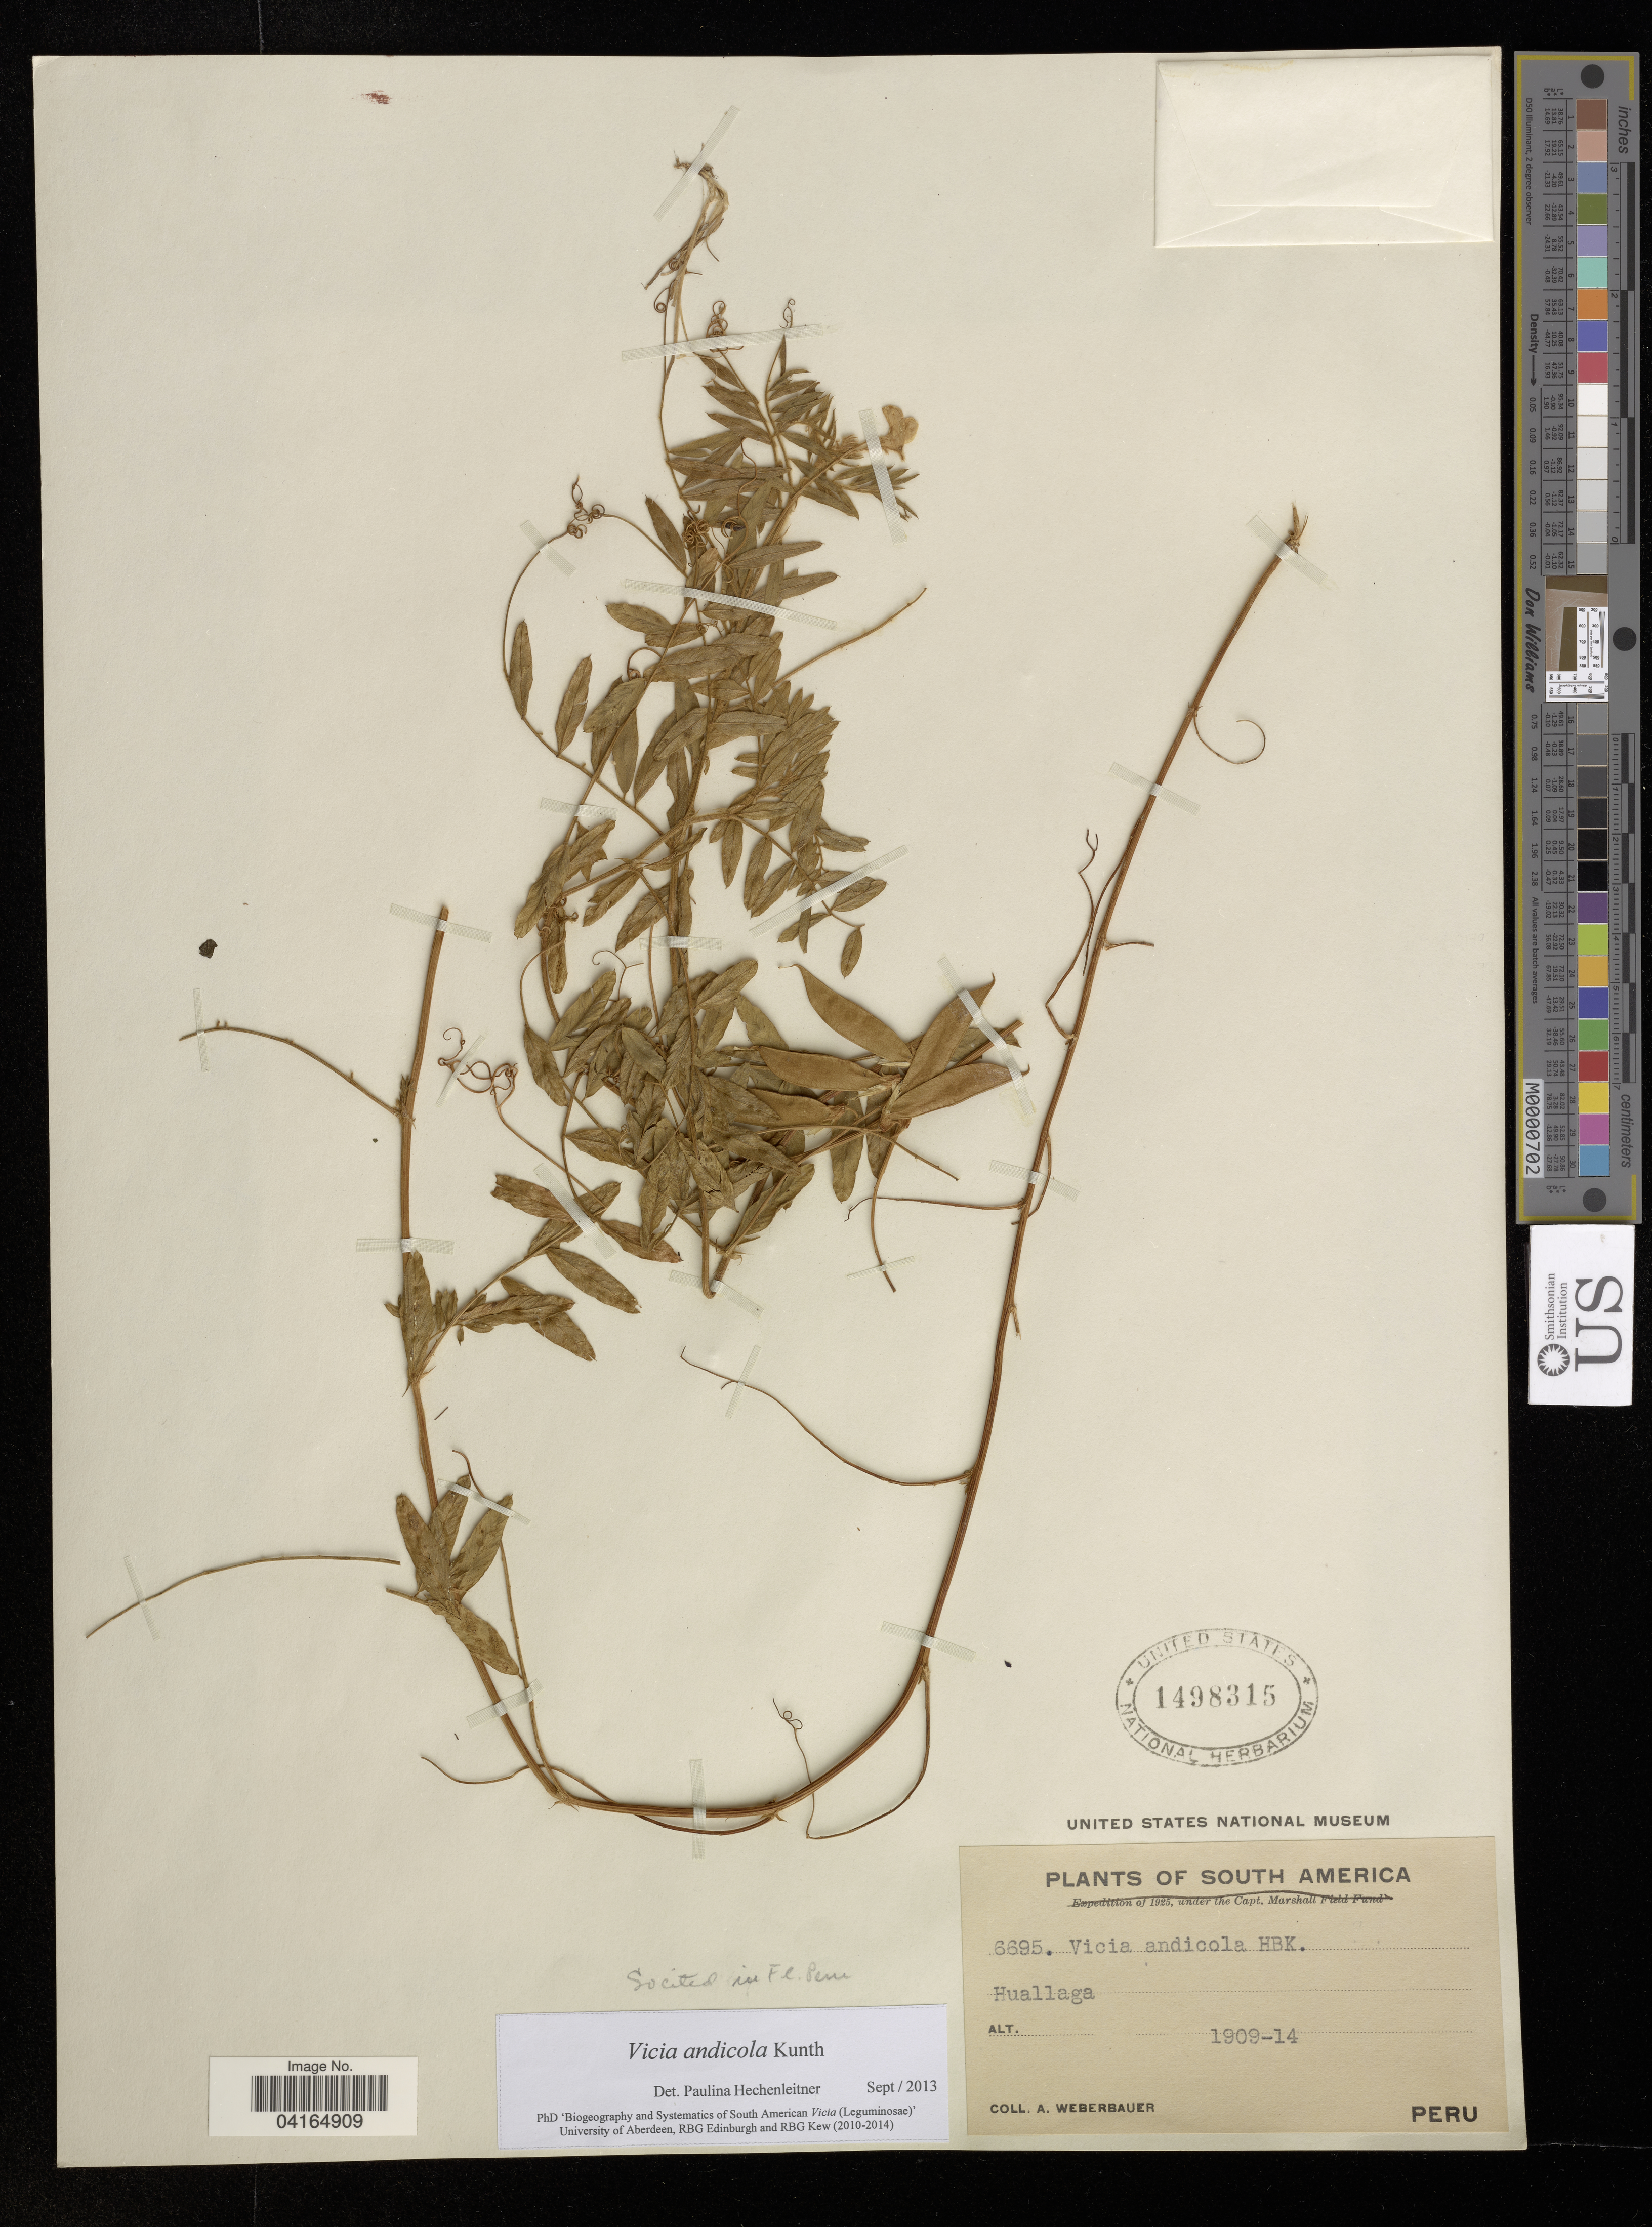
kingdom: Plantae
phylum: Tracheophyta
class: Magnoliopsida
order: Fabales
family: Fabaceae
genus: Vicia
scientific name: Vicia andicola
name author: Kunth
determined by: Hechenleitner, Paulina, RBG Edinburgh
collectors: A. Weberbauer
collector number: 6695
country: Peru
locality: South America. Huallaga.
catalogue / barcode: US 1498315